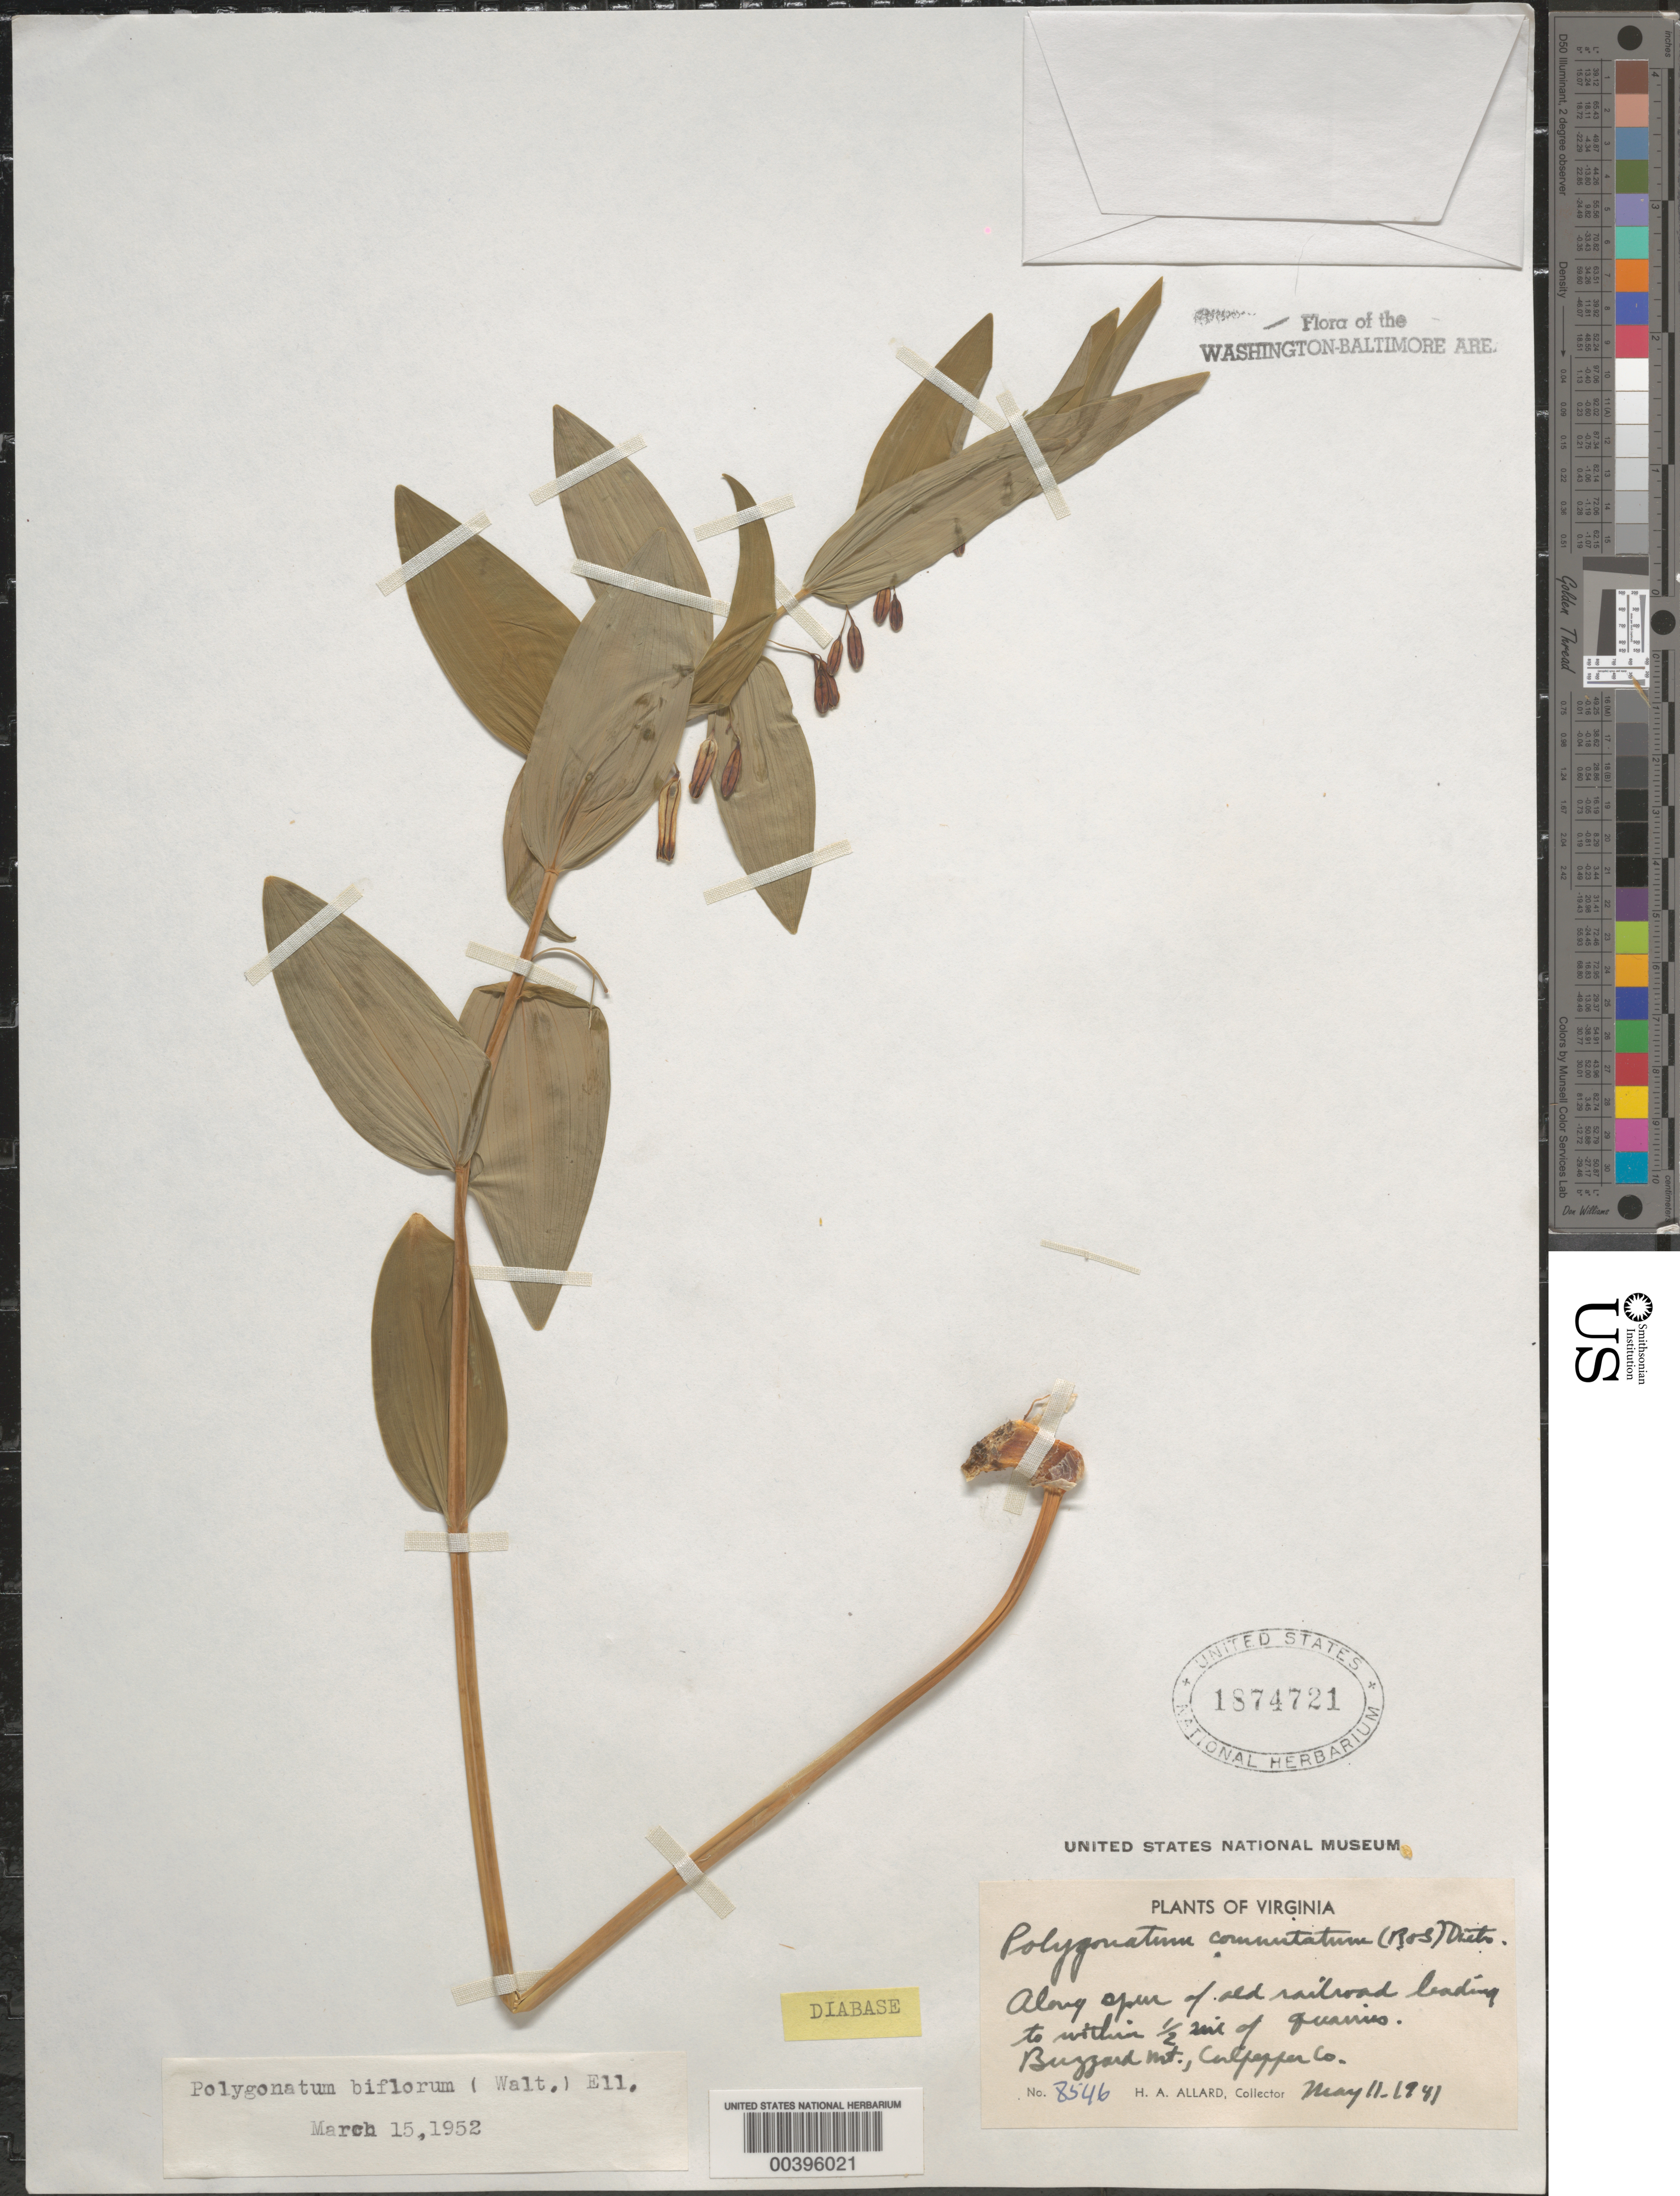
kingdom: Plantae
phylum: Tracheophyta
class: Liliopsida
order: Asparagales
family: Asparagaceae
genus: Polygonatum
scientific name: Polygonatum biflorum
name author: (Walter) Elliott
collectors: H. A. Allard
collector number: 8546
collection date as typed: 11 May 1941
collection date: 1941-05-11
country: United States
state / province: Virginia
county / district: Culpeper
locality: Buzzard Mountain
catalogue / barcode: US 1874721